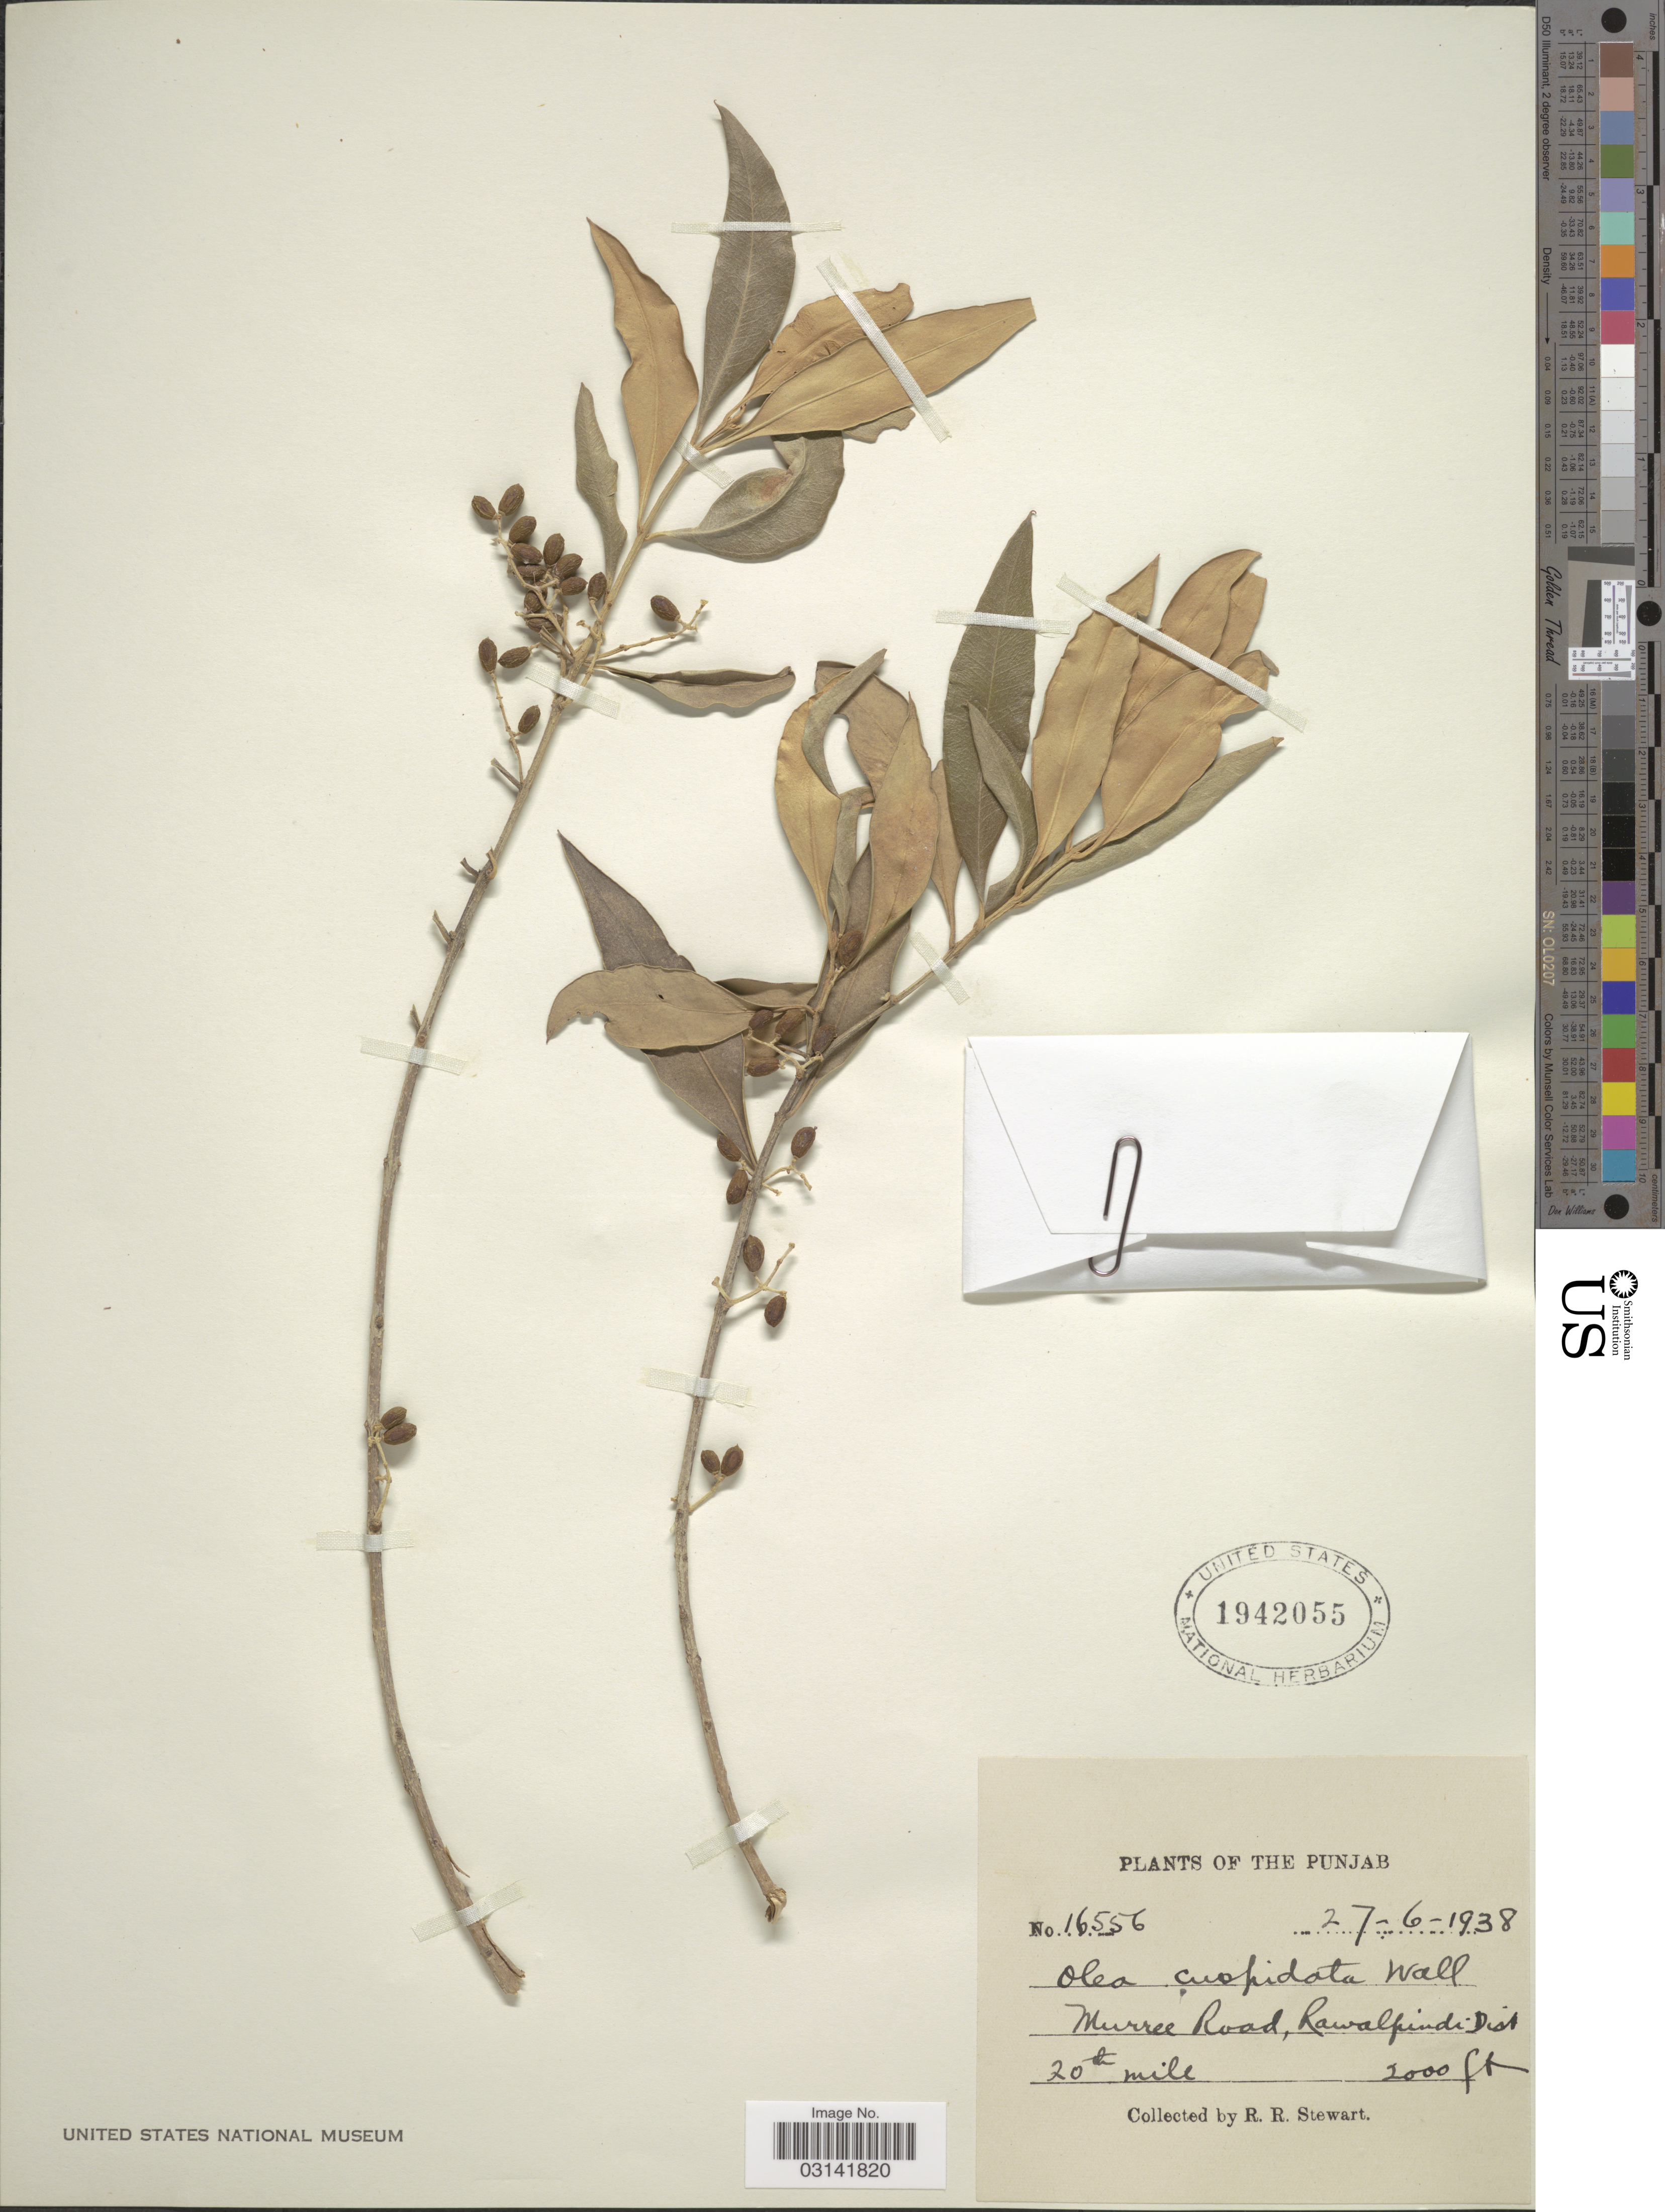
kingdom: Plantae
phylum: Tracheophyta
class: Magnoliopsida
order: Lamiales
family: Oleaceae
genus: Olea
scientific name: Olea europaea subsp. cuspidata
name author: (Wall. & G. Don) Cif.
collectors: R. Stewart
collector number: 16556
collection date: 1938-06-27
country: Pakistan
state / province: Punjab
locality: The Punjab, Murree Road, Rawalpindi Dist. 20th mile.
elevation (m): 610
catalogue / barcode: US 1942055